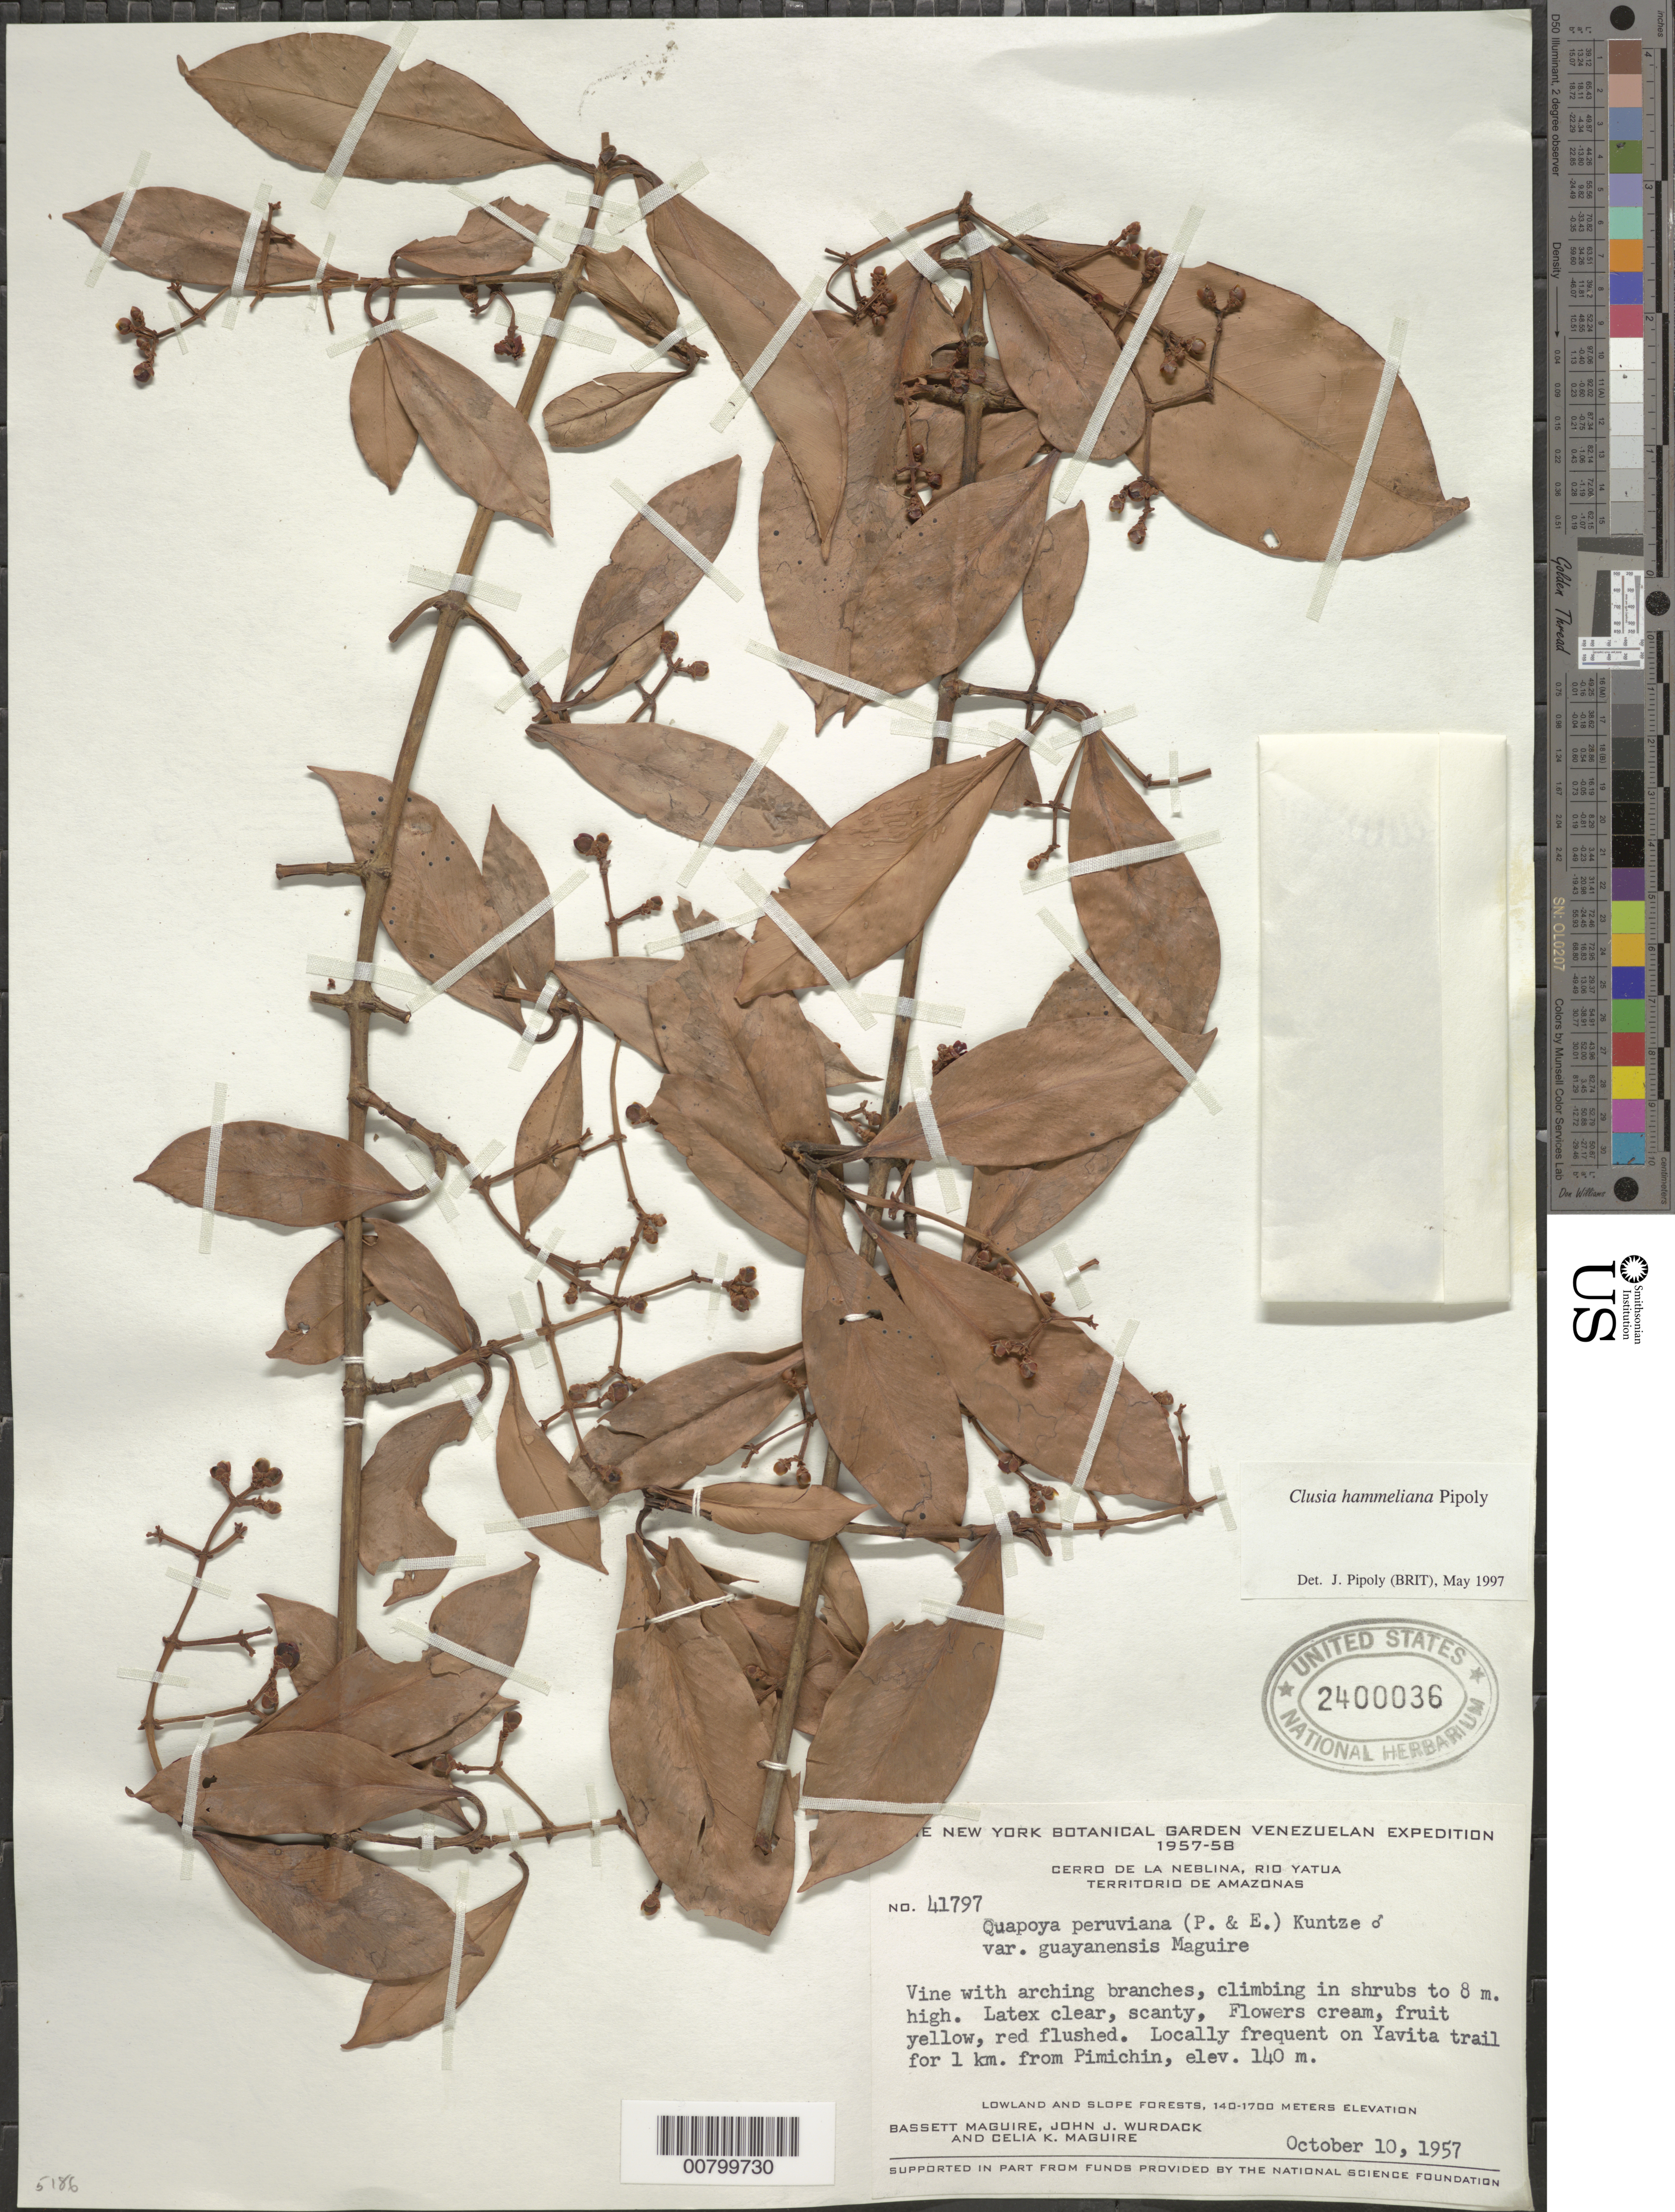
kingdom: Plantae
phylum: Tracheophyta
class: Magnoliopsida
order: Malpighiales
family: Clusiaceae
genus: Clusia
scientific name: Clusia hammeliana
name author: Pipoly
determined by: Pipoly, J. J., III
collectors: B. Maguire, J. J. Wurdack & W. Keith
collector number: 41797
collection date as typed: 10-Oct-57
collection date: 1957-10-10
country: Venezuela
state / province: Amazonas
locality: Río Guainía, 1 km from Pimichin, along Pimichin-Yavita trail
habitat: Trail in lowland and slope forests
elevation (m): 140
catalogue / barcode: US 2400036